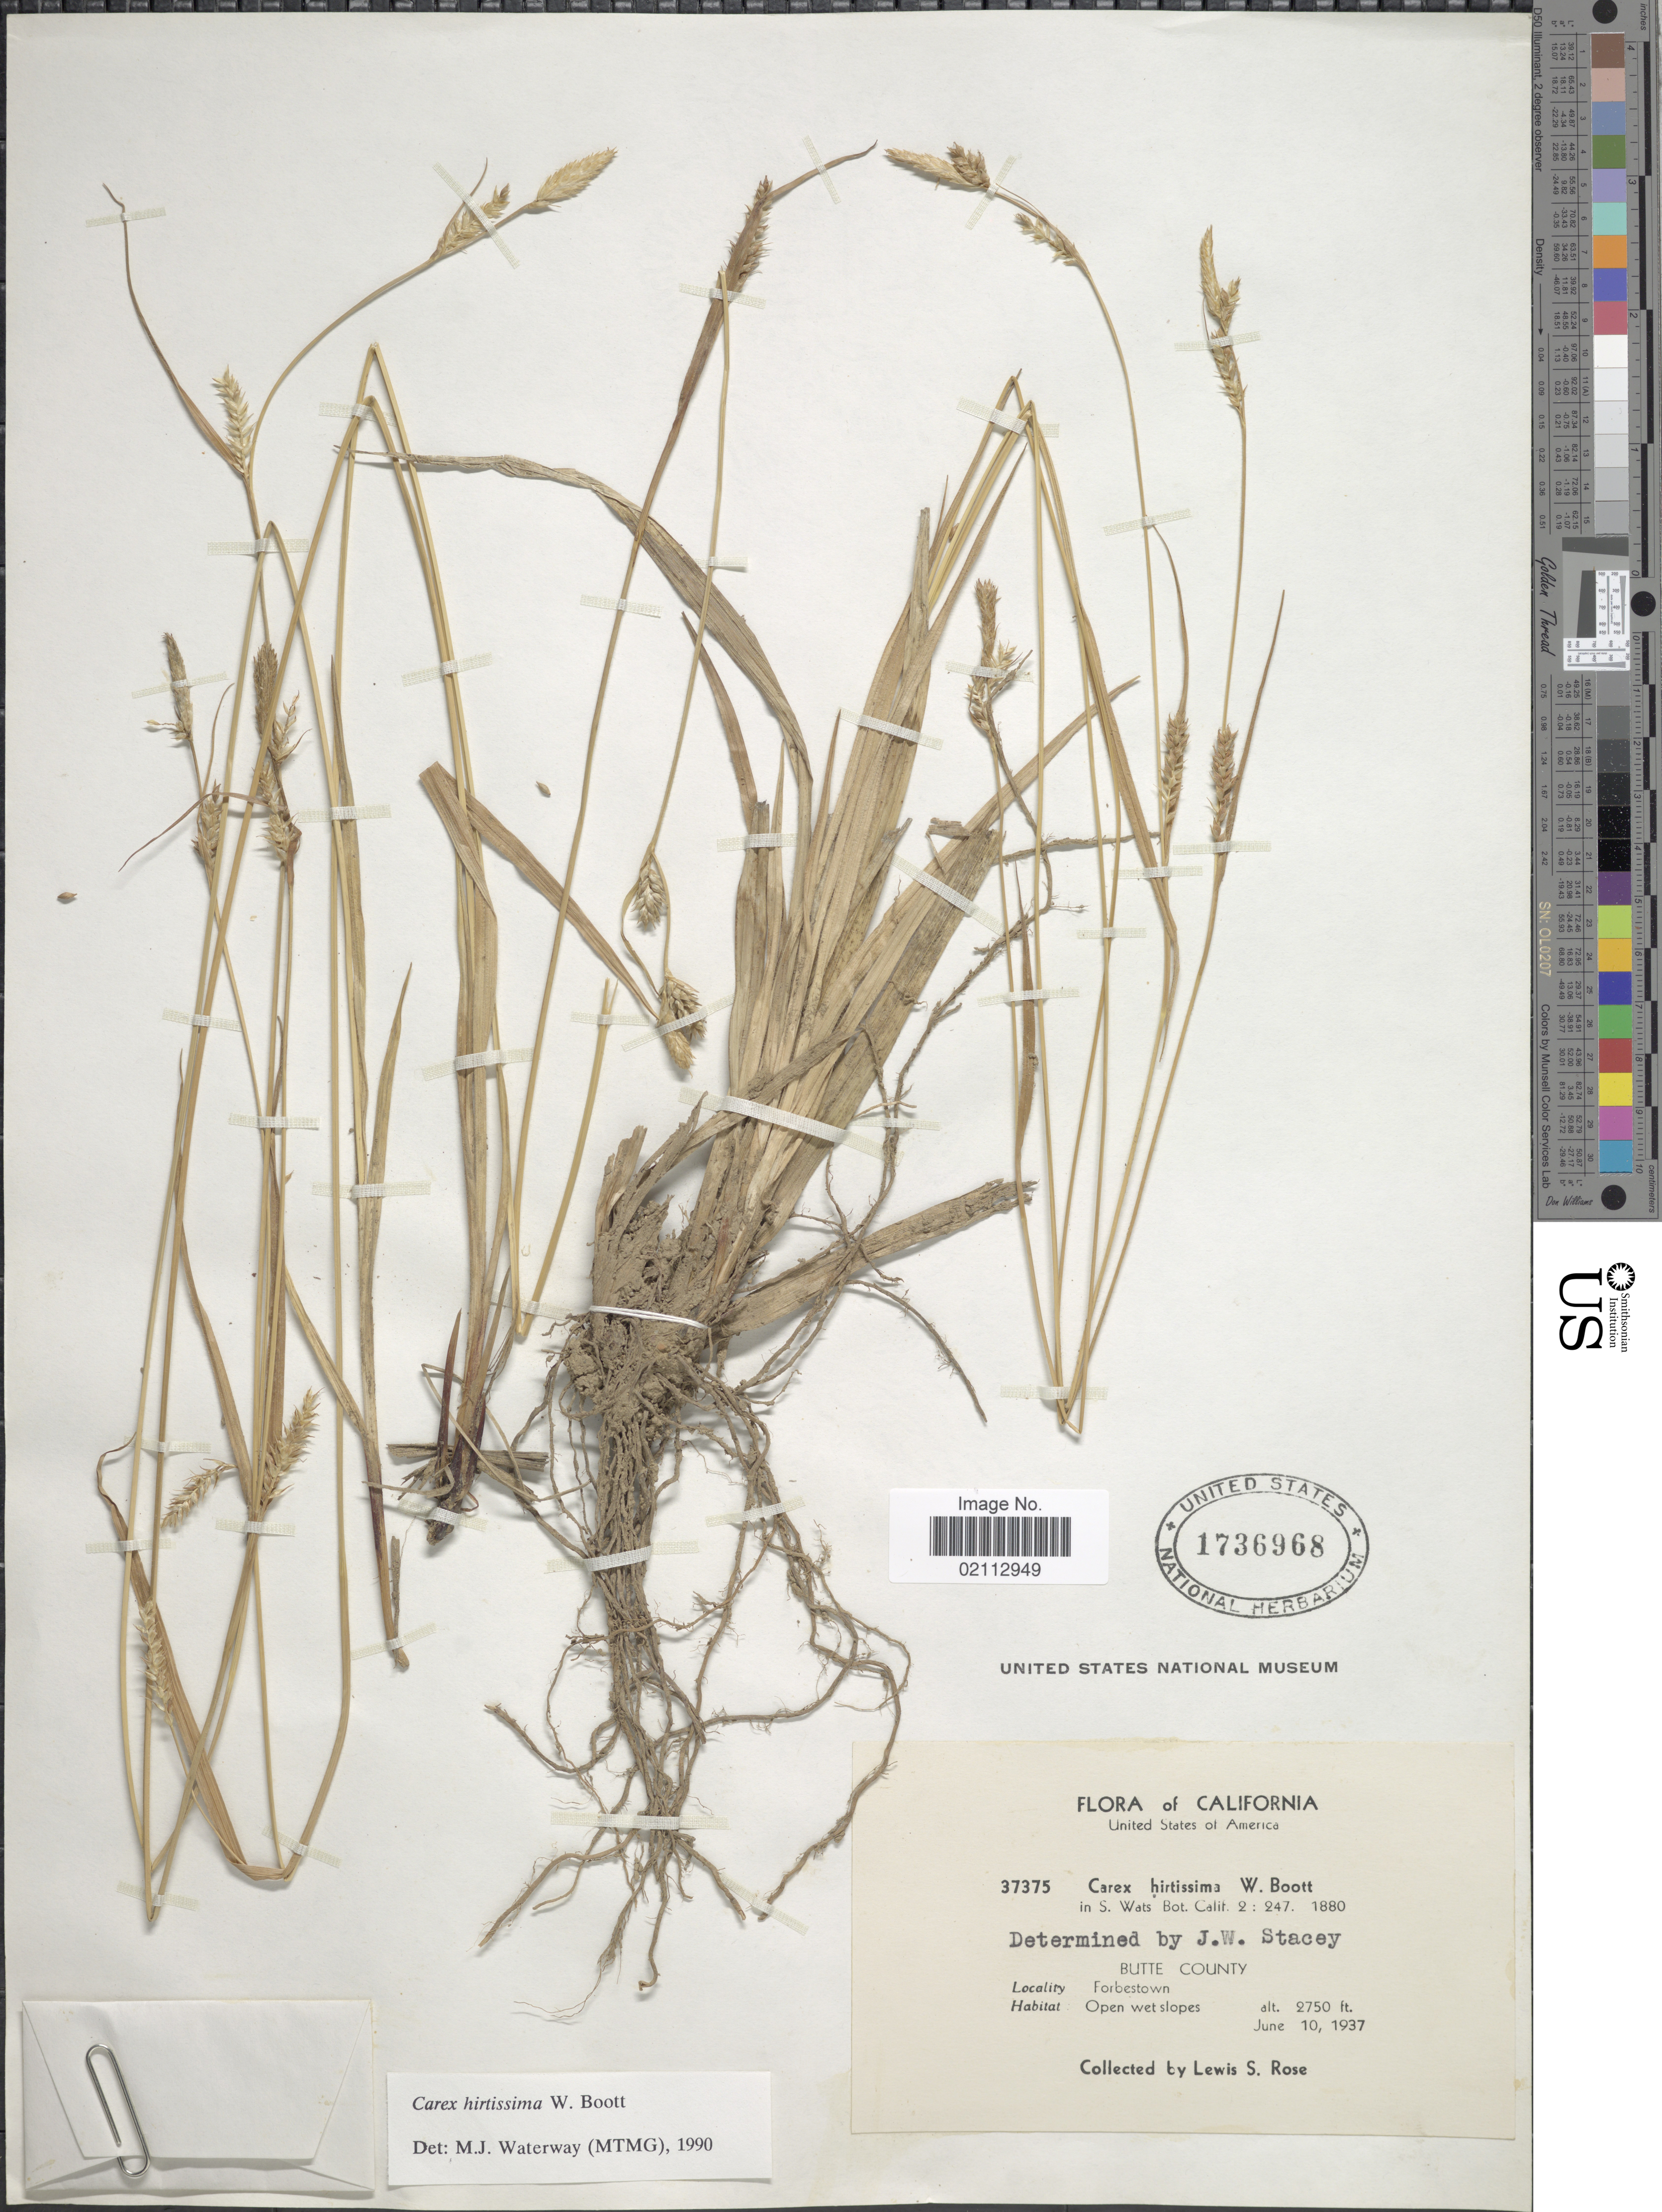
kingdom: Plantae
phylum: Tracheophyta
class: Liliopsida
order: Poales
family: Cyperaceae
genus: Carex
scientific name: Carex hirtissima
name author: W. Boott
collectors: L. S. Rose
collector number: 37375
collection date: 1937-06-10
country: United States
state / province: California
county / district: Butte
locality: Butte County. Forbestown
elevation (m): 838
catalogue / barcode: US 1736968